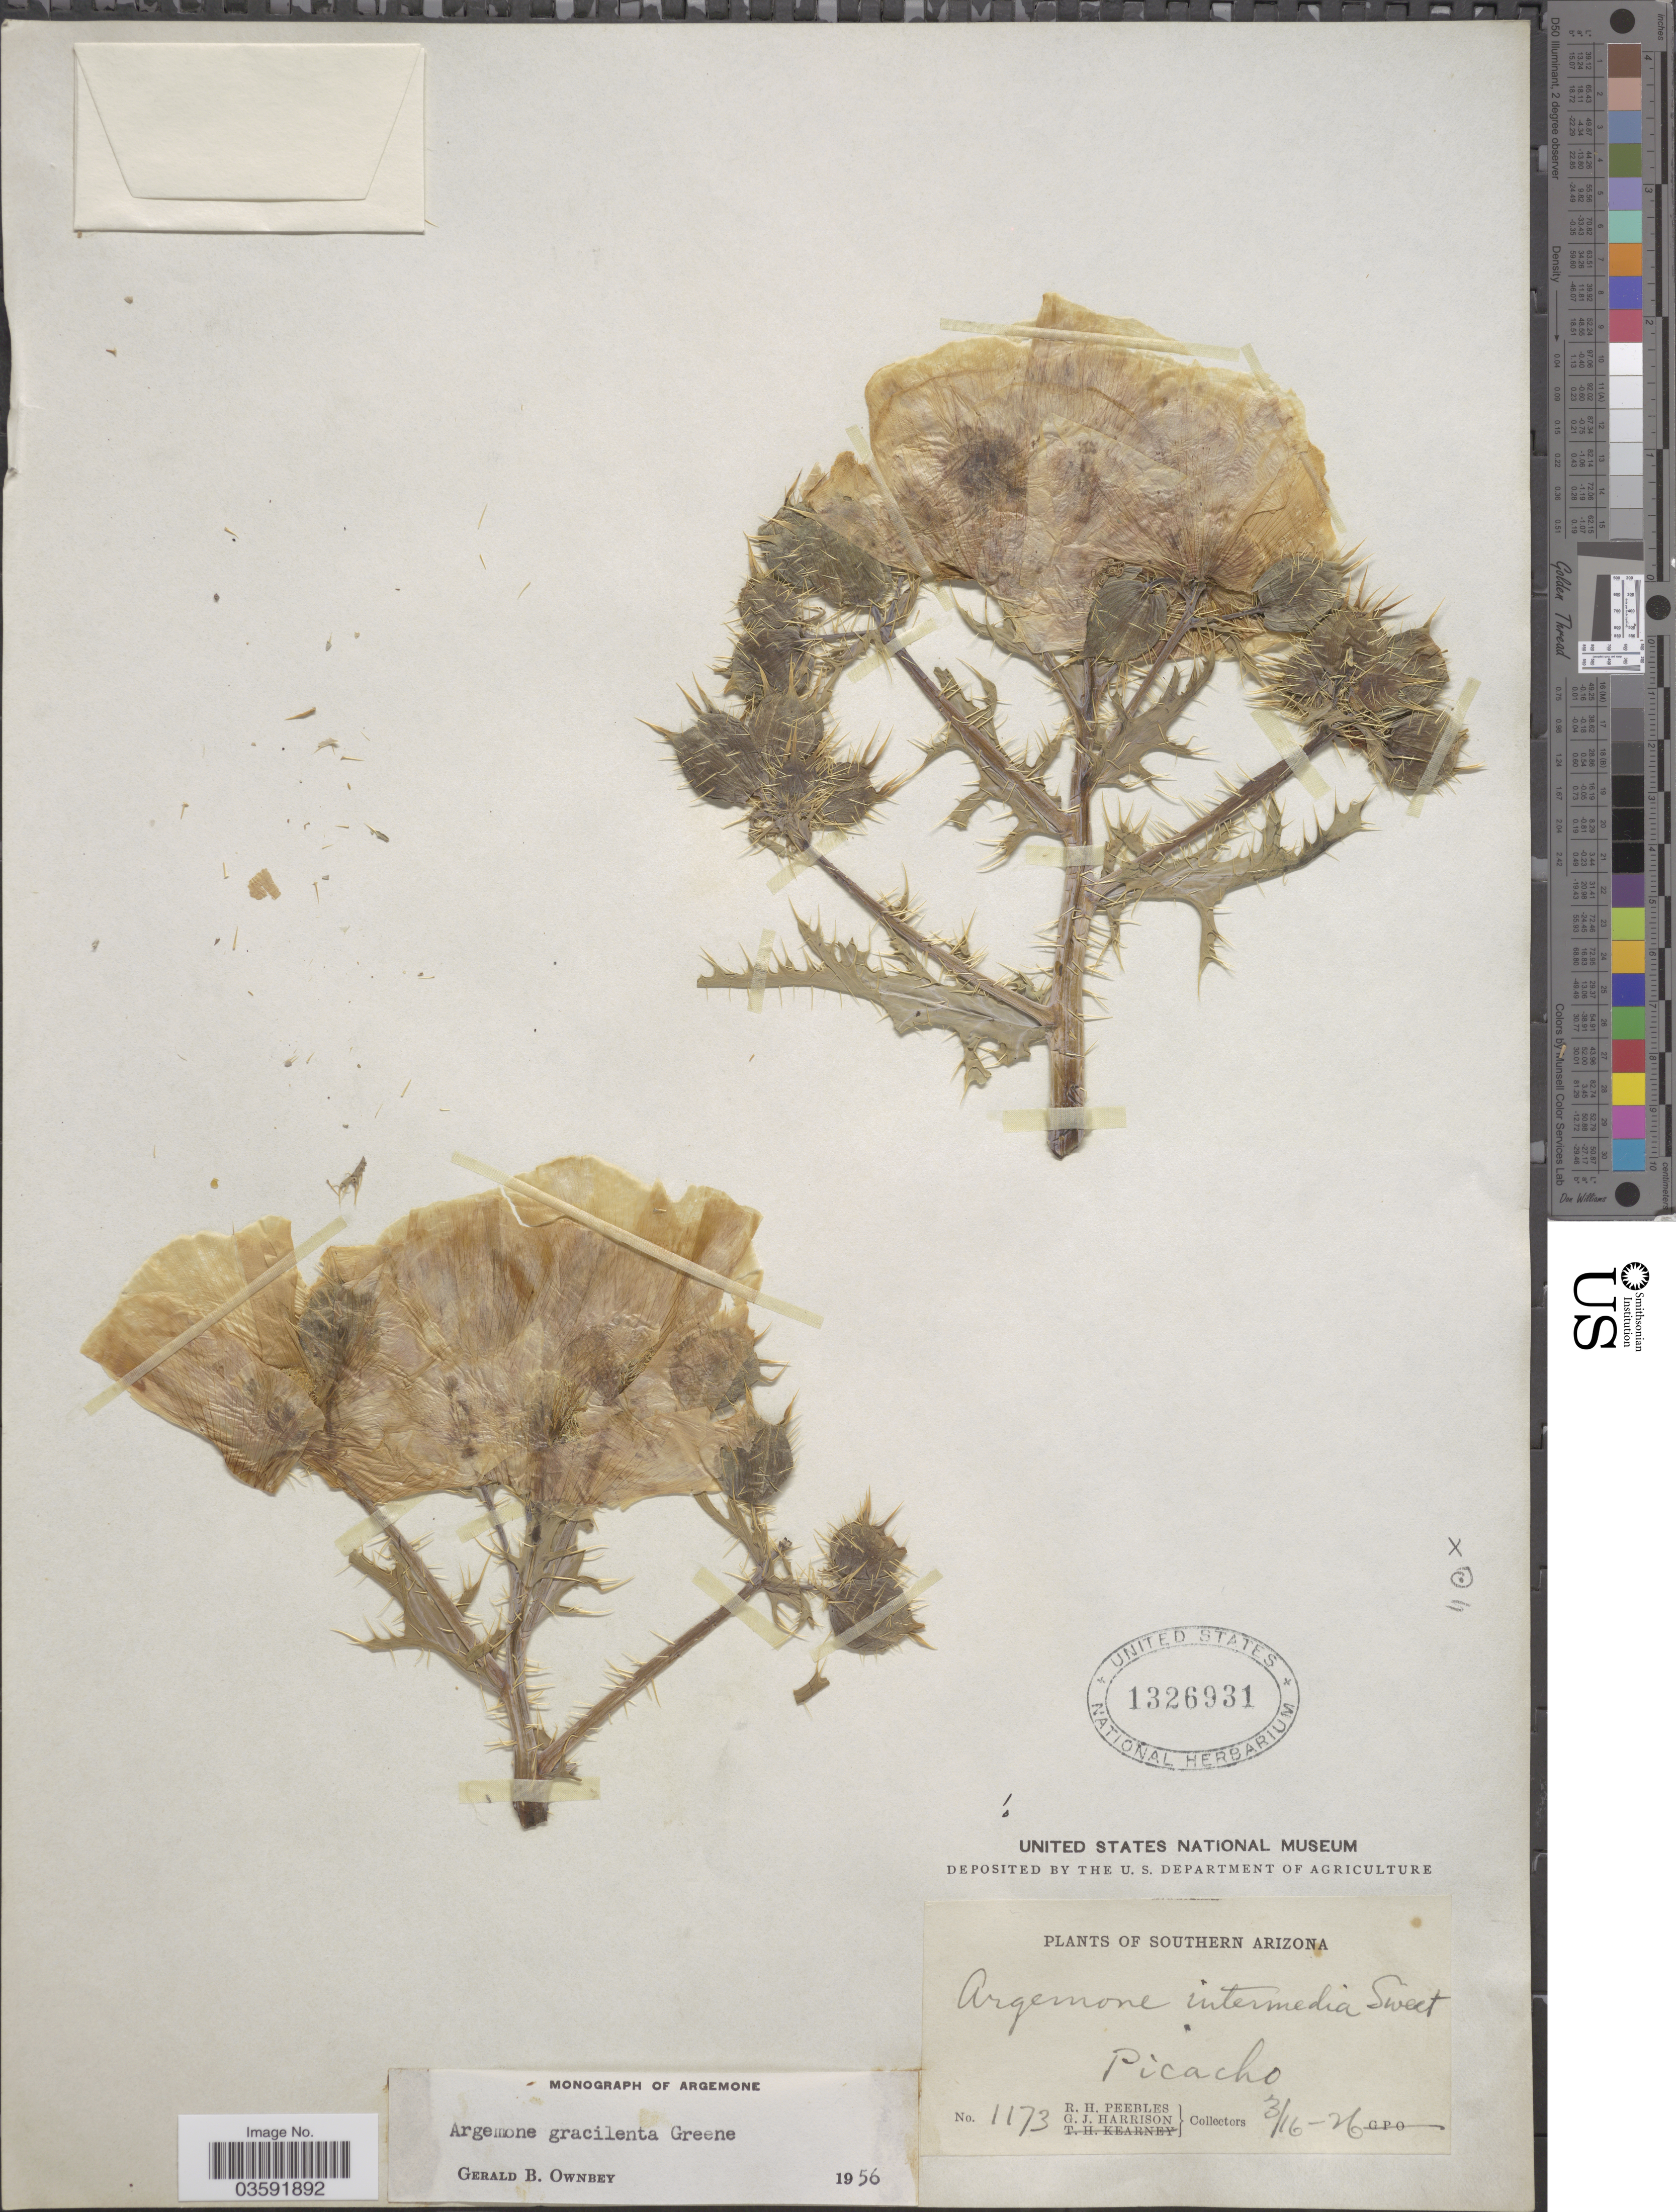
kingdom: Plantae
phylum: Tracheophyta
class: Magnoliopsida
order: Ranunculales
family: Papaveraceae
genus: Argemone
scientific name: Argemone gracilenta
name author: Greene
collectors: R. H. Peebles & G. J. Harrison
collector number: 1173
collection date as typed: Transcribed d/m/y: 16/3/26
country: United States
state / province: Arizona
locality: Southern Arizona. Picacho.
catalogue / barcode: US 1326931